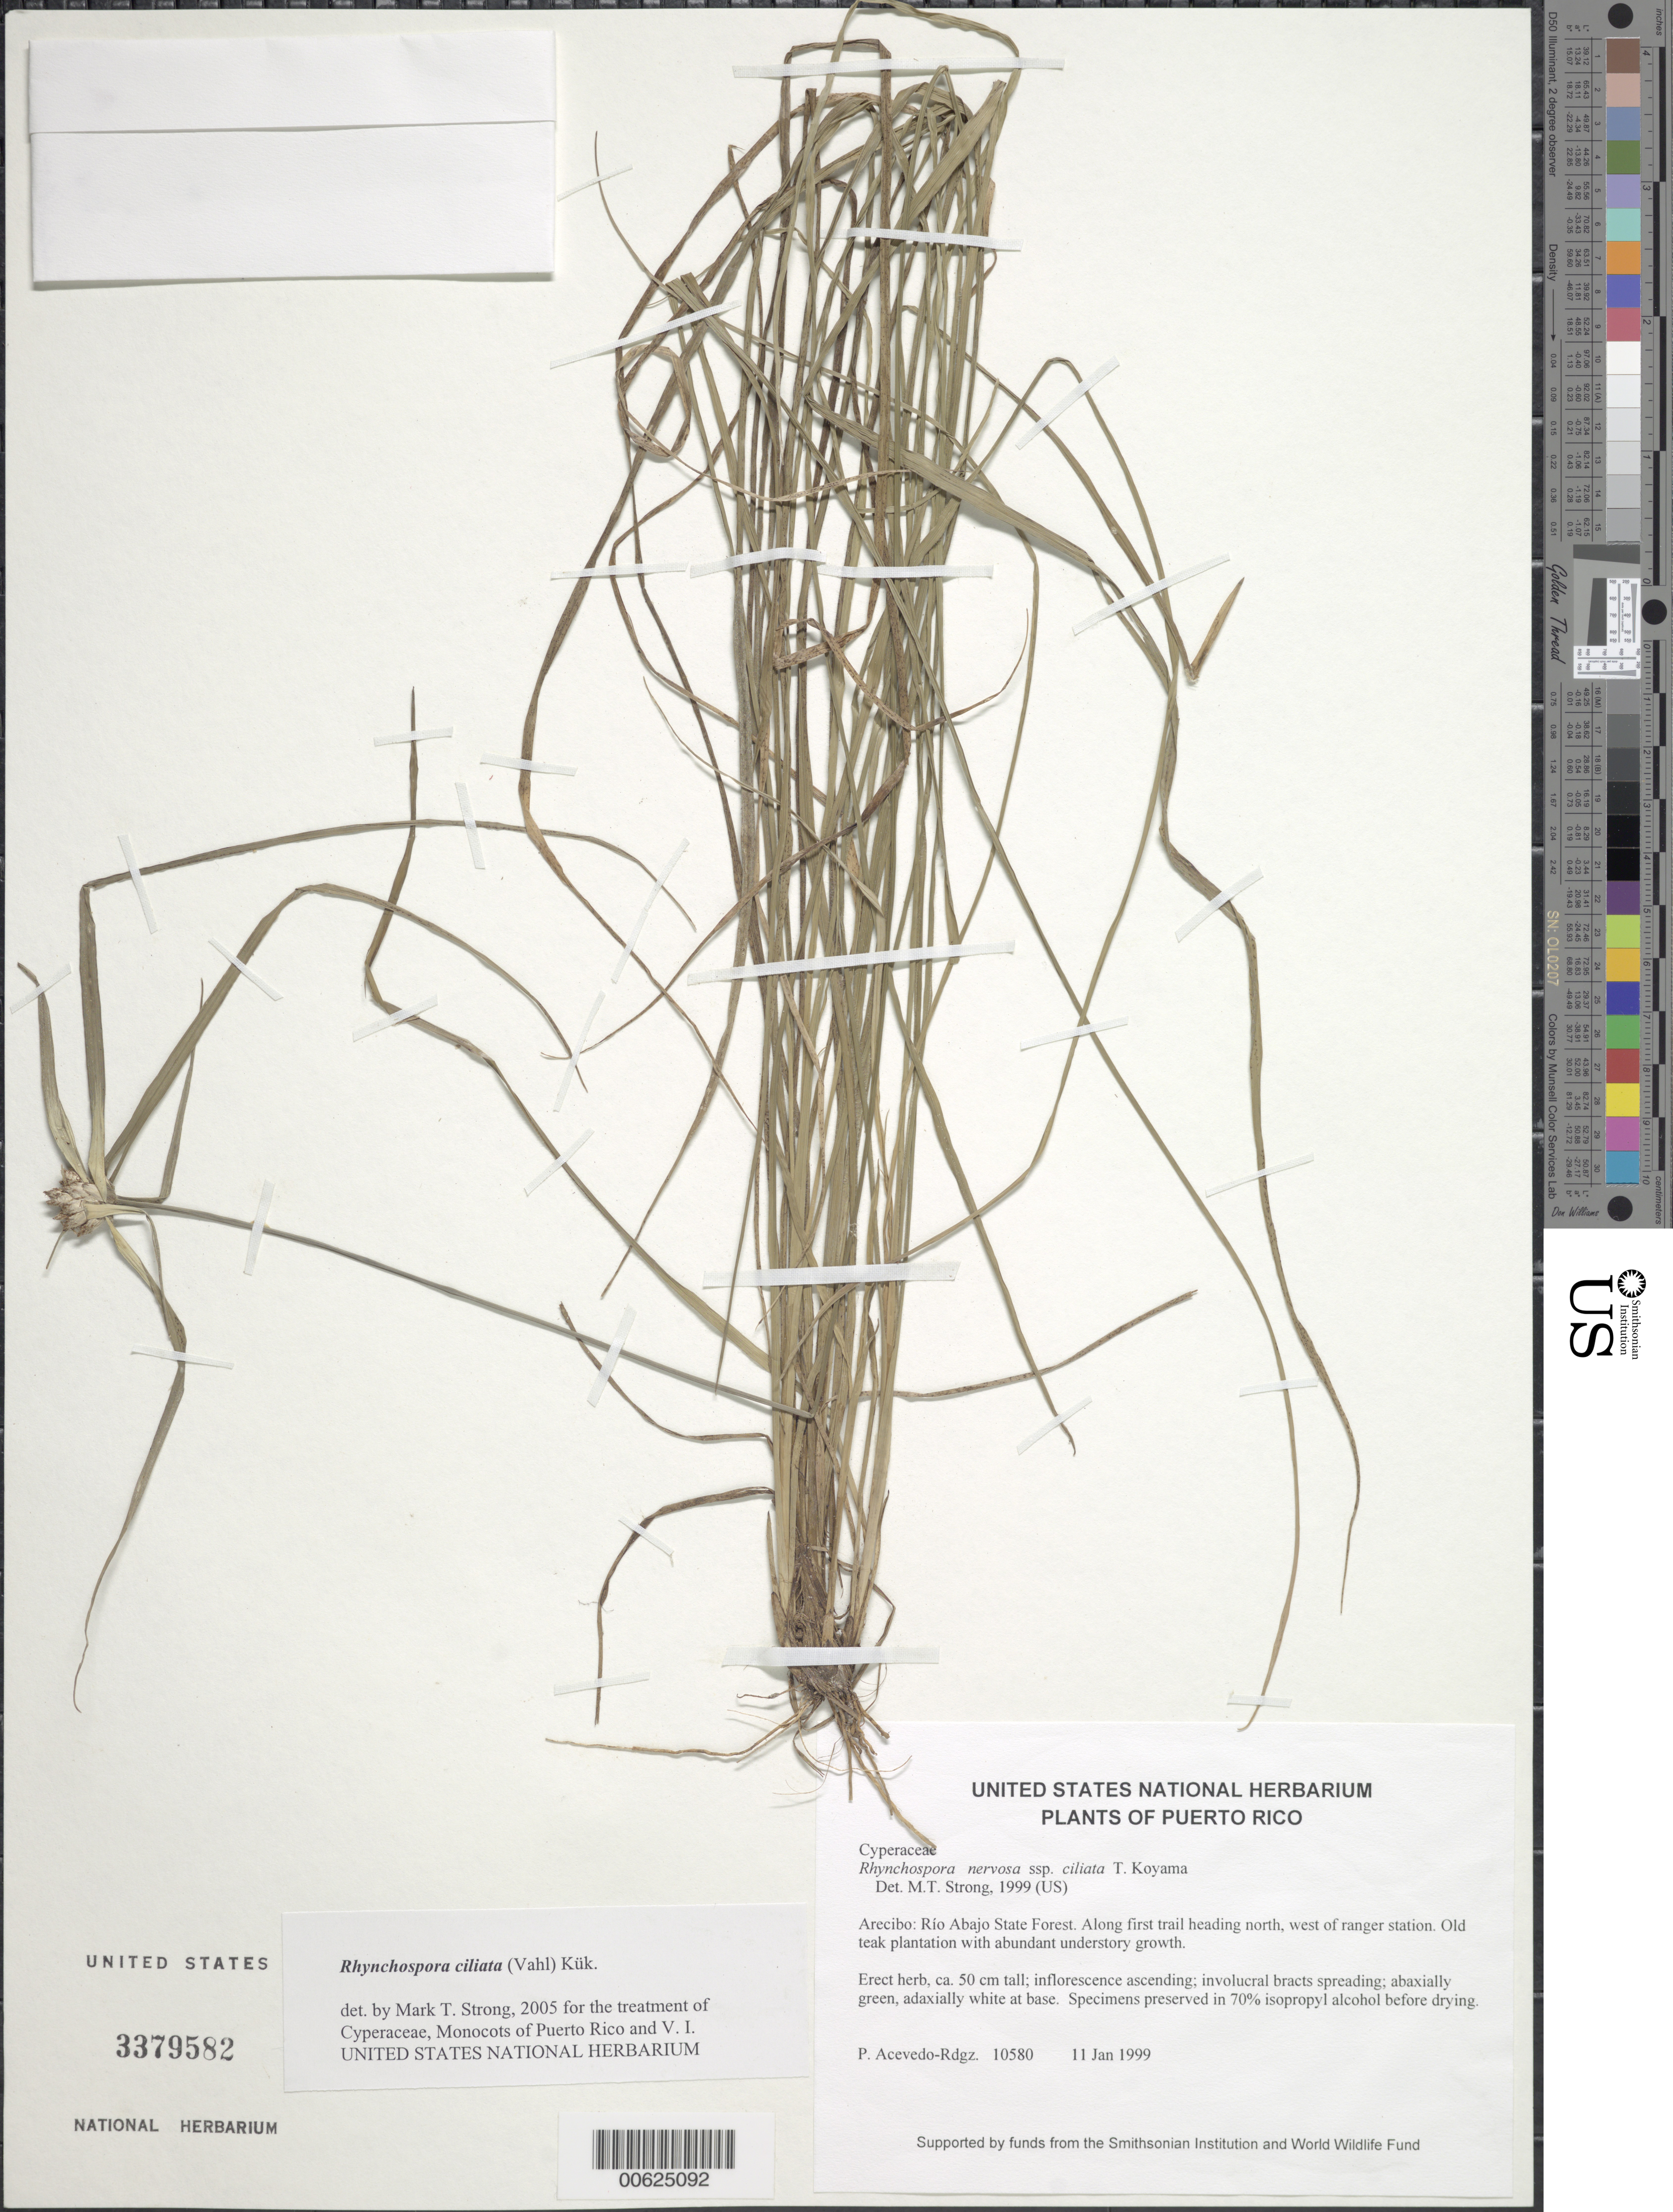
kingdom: Plantae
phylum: Tracheophyta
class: Liliopsida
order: Poales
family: Cyperaceae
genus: Rhynchospora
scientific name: Rhynchospora ciliata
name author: (G. Mey.) Kük.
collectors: P. Acevedo-Rodr.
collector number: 10580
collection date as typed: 11 Jan 1999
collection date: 1999-01-11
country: Puerto Rico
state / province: Arecibo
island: Puerto Rico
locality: Arecibo; Río Abajo State Forest. Along first trail heading north, west of ranger station.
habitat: Old teak plantation with abundant understory growth.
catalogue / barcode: US 3379582